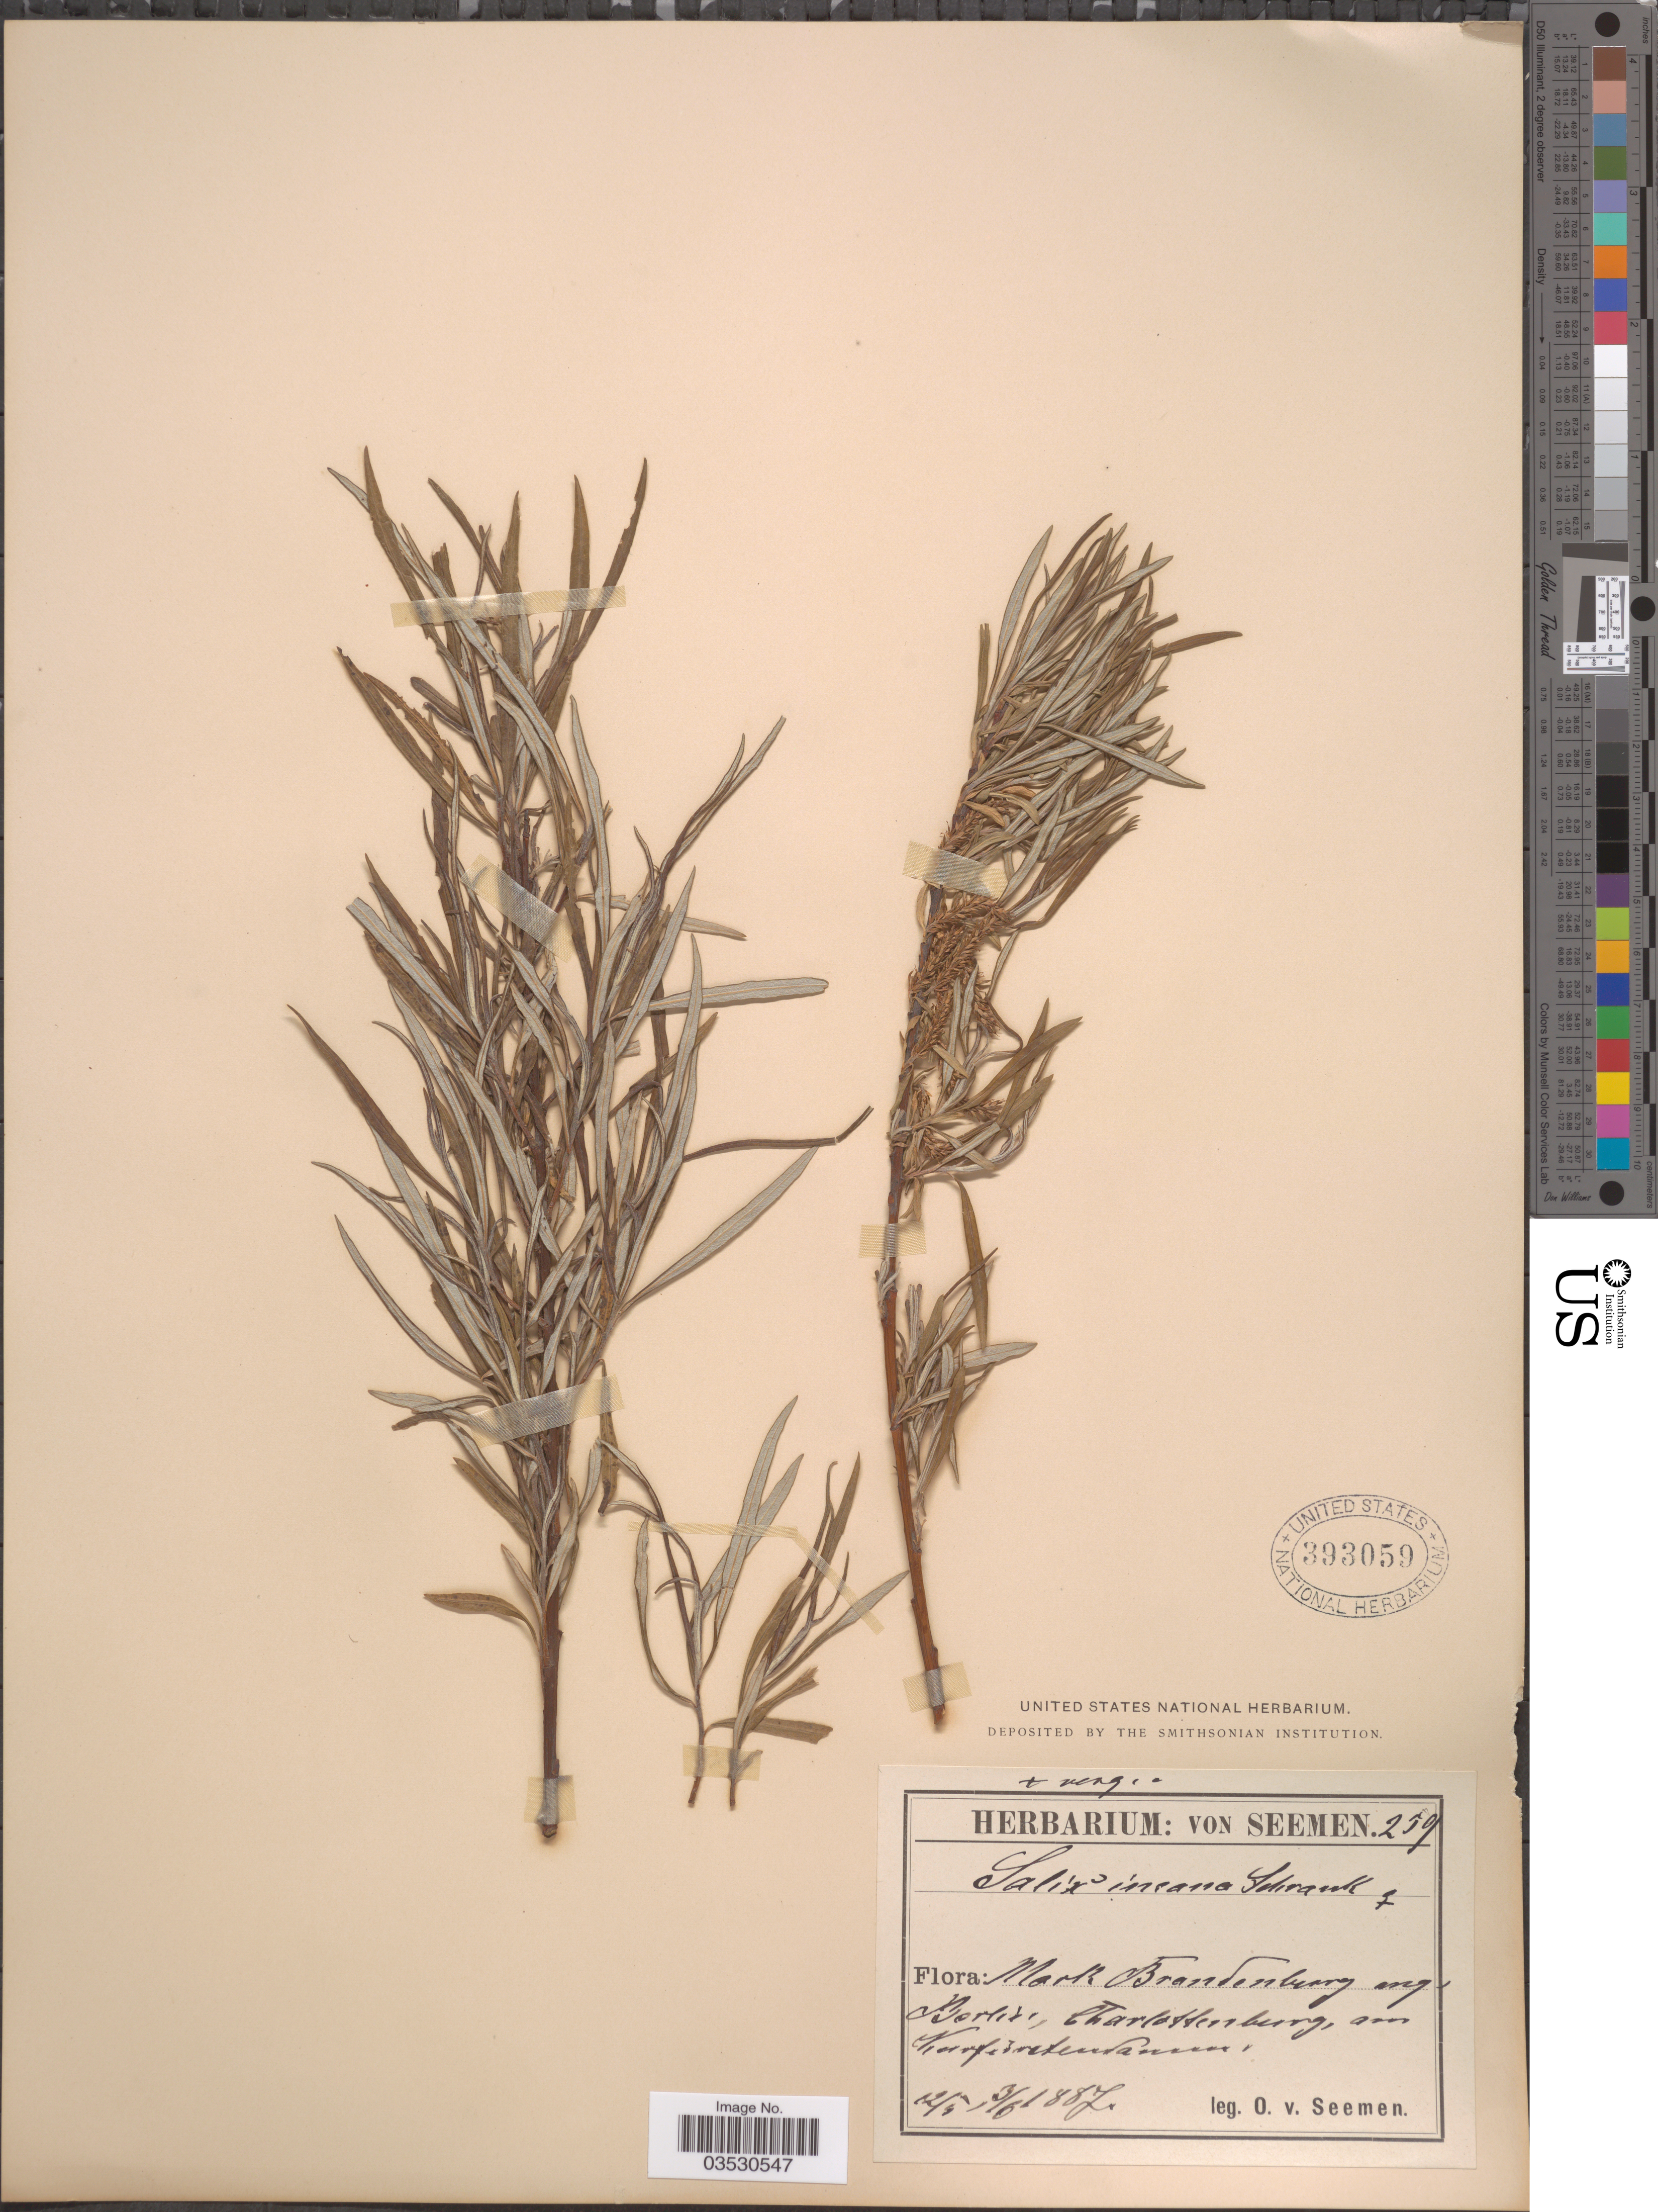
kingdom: Plantae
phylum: Tracheophyta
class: Magnoliopsida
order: Malpighiales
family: Salicaceae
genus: Salix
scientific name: Salix incana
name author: Michx.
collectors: K. O. von Seemen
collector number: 259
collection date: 1887-05-12/1887-06-03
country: Germany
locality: Mark Brandenburg ang, Berlin, Charlottenburg, am Kurfurstendamm.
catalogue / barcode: US 393059